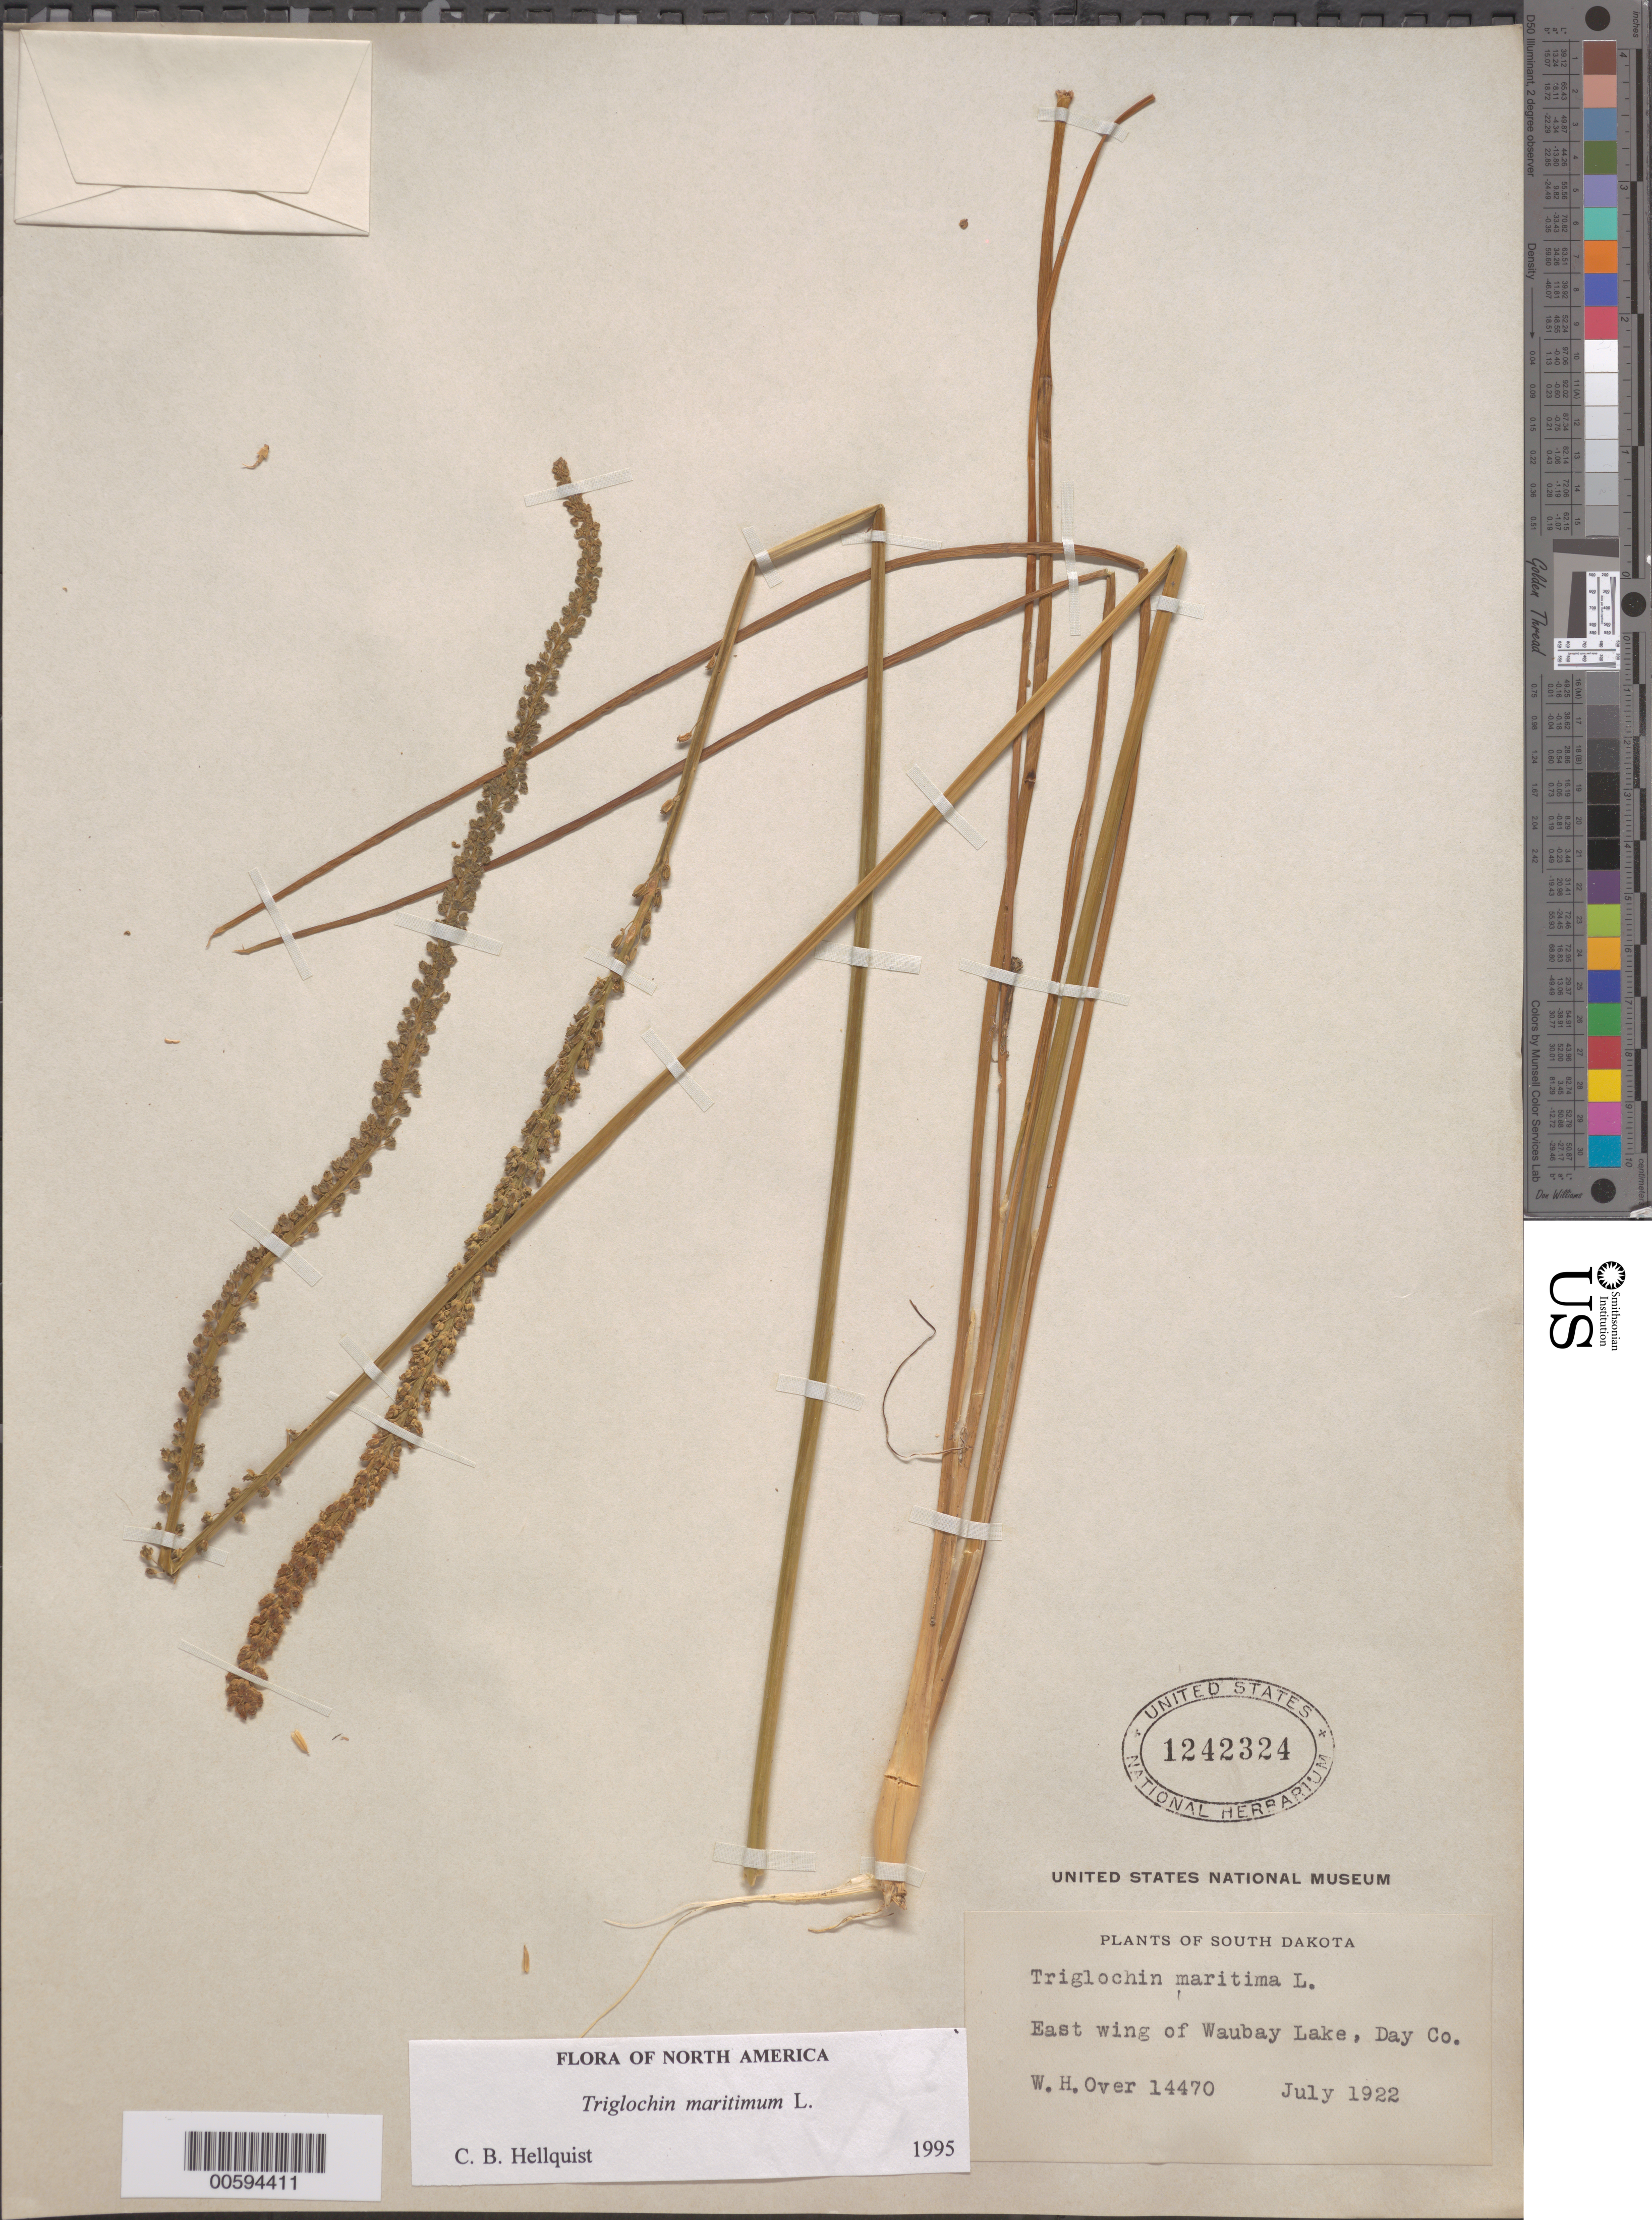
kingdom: Plantae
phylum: Tracheophyta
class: Liliopsida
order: Alismatales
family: Juncaginaceae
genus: Triglochin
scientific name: Triglochin maritima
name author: L.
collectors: W. Over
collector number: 14470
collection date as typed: Jul 1922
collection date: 1922-07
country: United States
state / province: South Dakota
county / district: Day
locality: East wing of Waubay Lake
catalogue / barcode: US 1242324